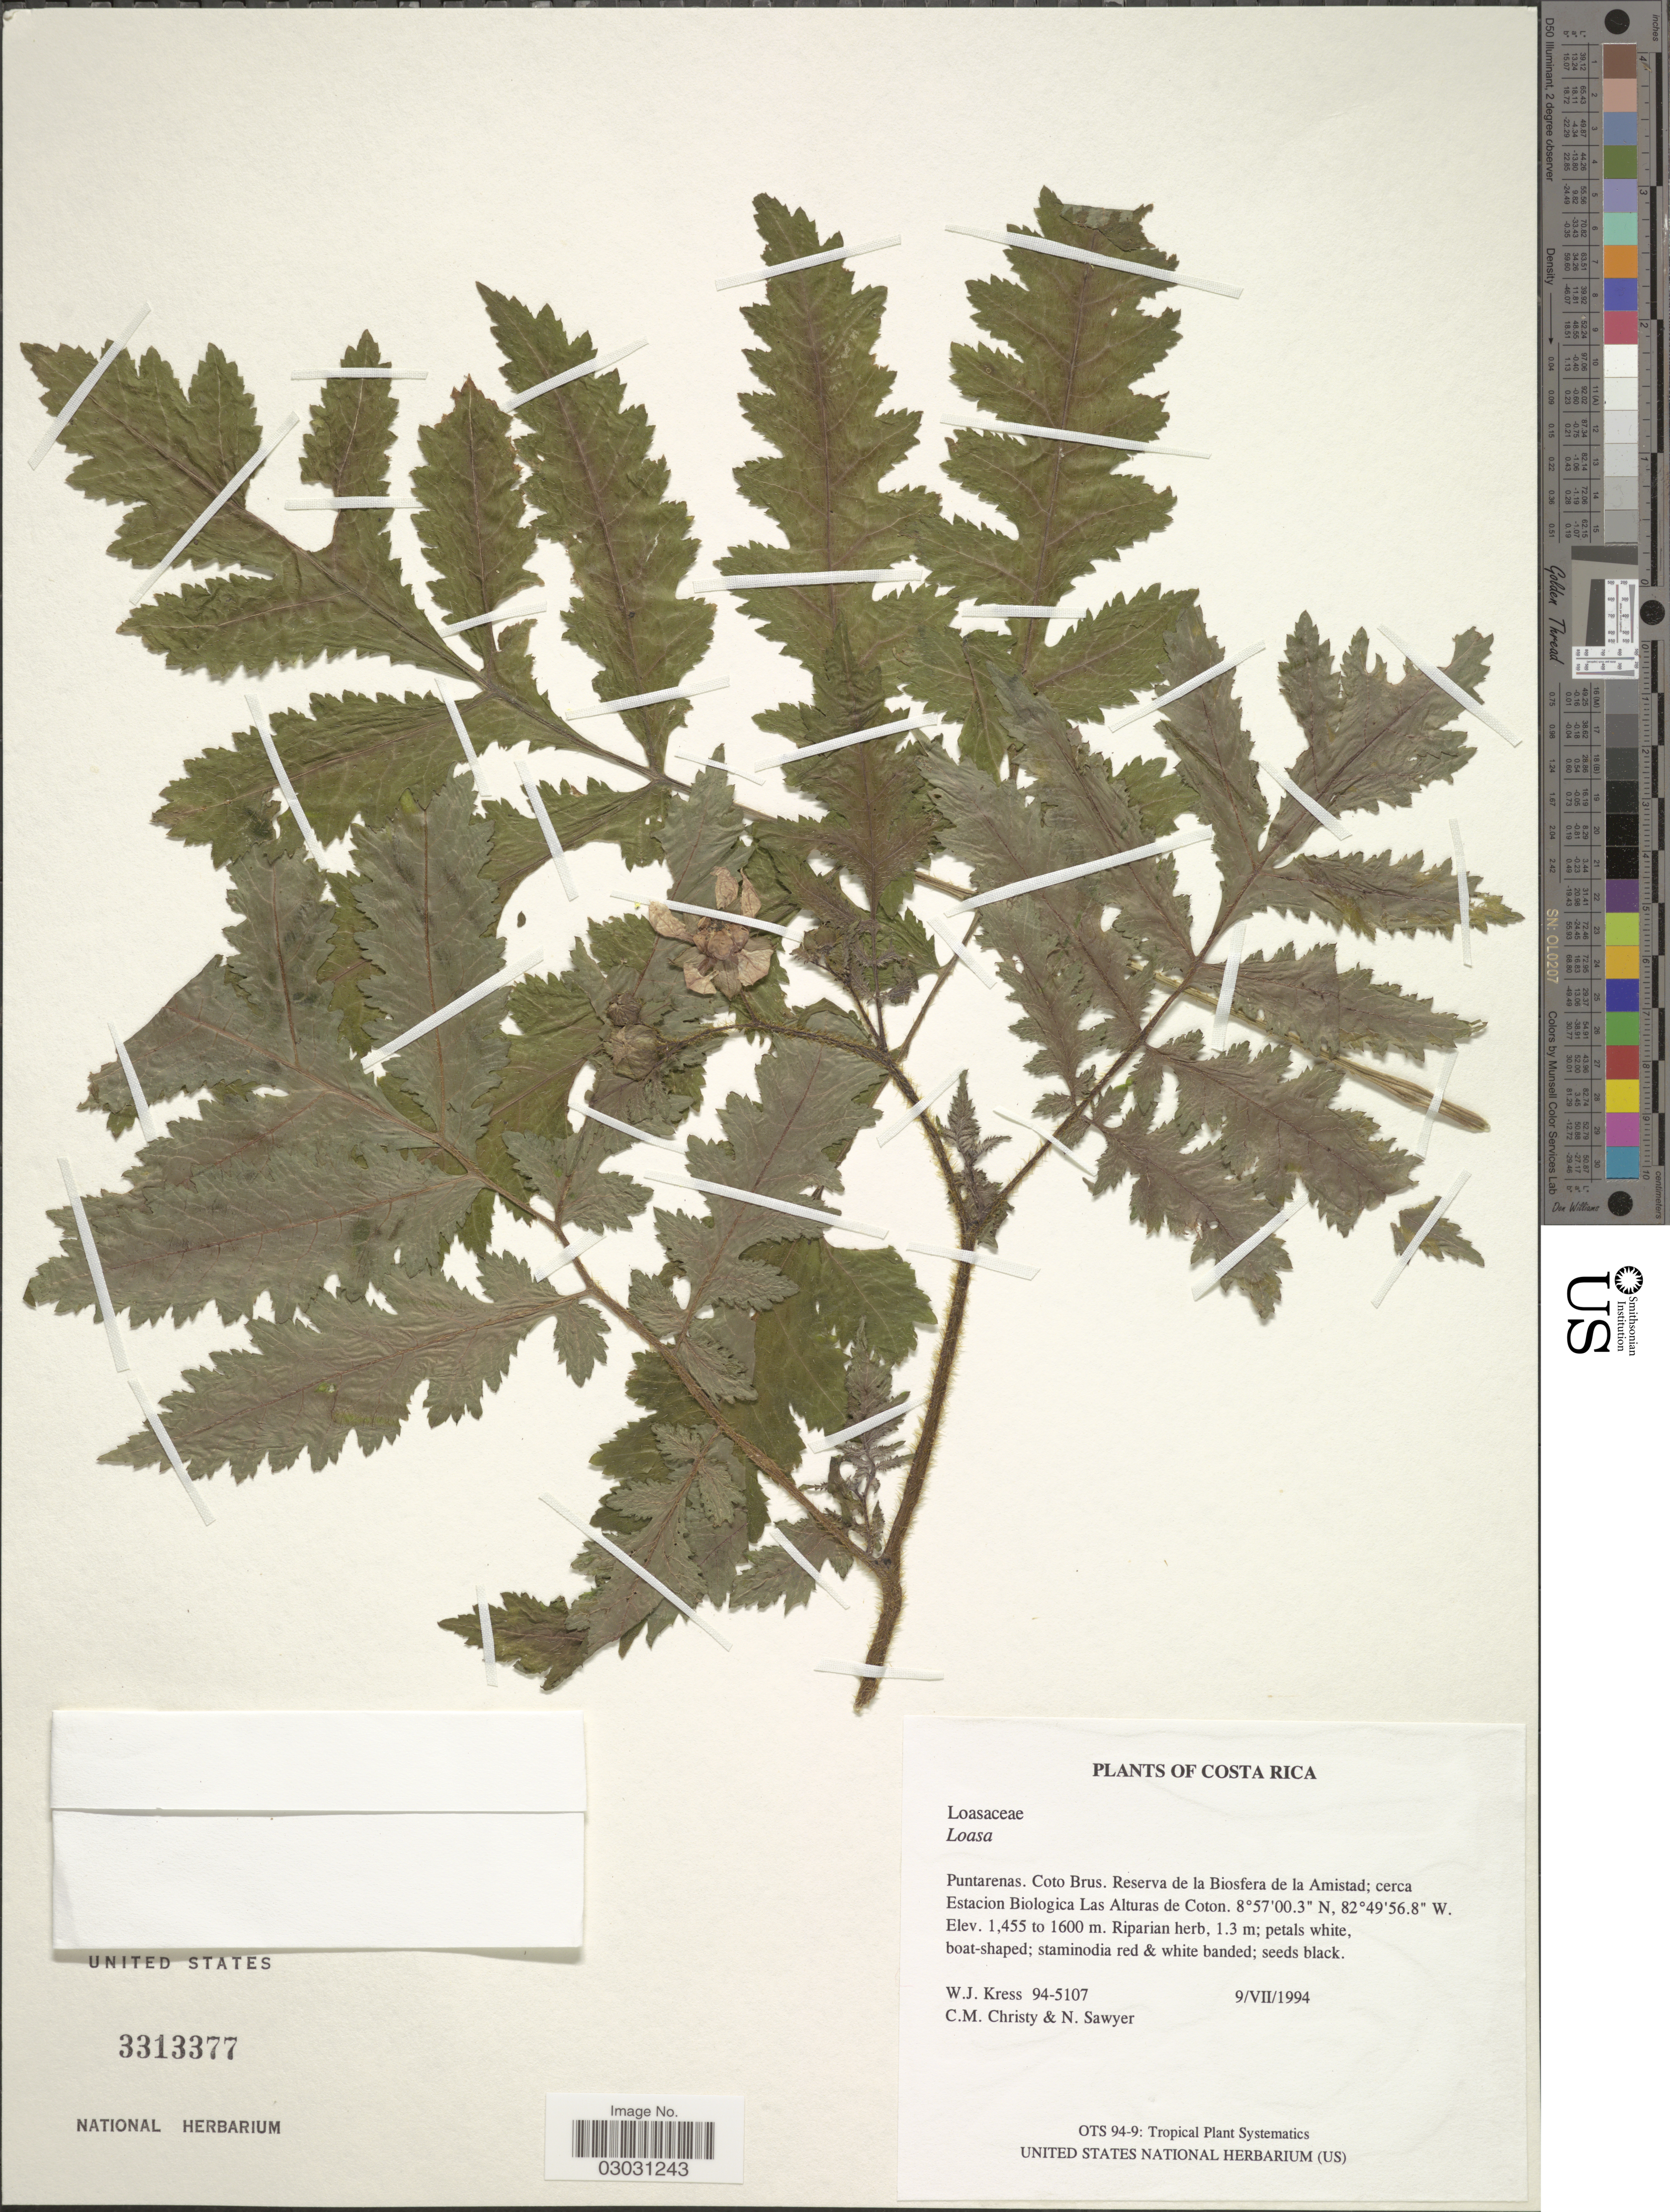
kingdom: Plantae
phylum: Tracheophyta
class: Magnoliopsida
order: Cornales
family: Loasaceae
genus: Nasa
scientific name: Nasa sp.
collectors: W. J. Kress, C. M. Christy & N. W. Sawyer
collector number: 94-5107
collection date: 1994-07-09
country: Costa Rica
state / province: Puntarenas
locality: Coto Brus. Reserva de la Biosfera de la Amistad; cerca Estacion Biologica Las Alturas de Coton.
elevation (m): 1455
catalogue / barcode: US 3313377